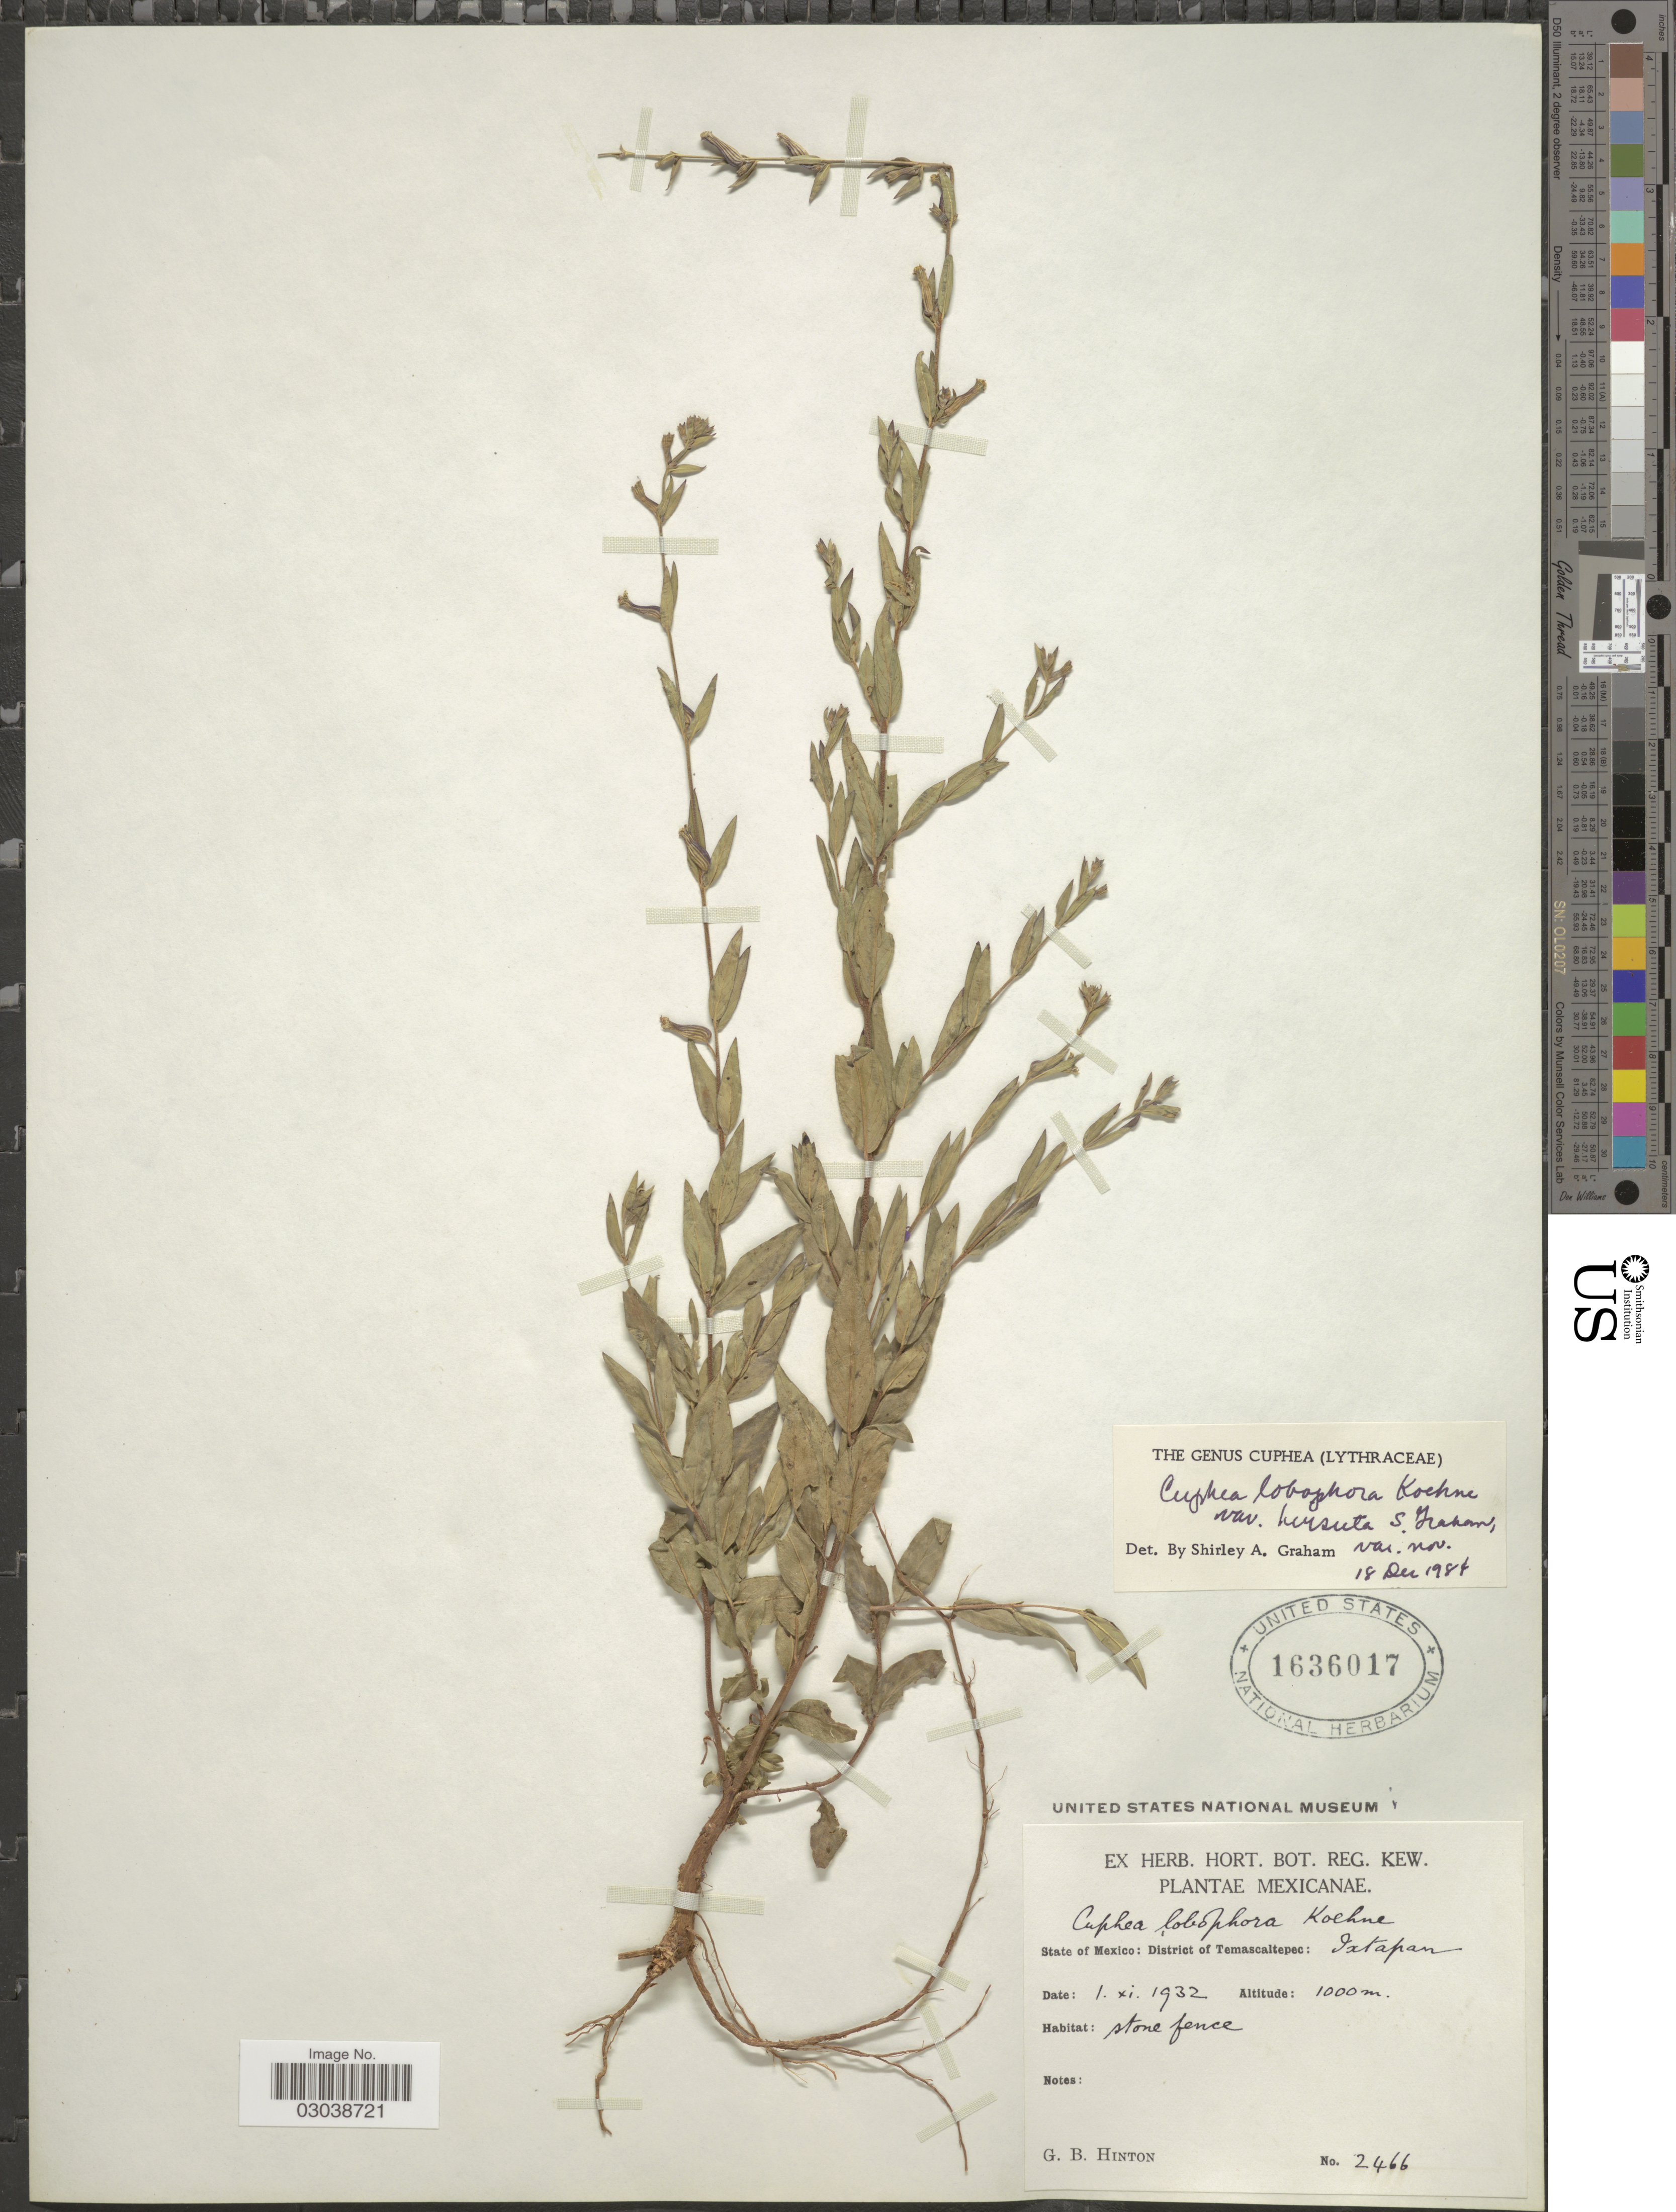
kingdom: Plantae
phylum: Tracheophyta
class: Magnoliopsida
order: Myrtales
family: Lythraceae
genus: Cuphea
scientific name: Cuphea lobophora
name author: Koehne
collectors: G. B. Hinton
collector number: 2466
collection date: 1932-11-01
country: Mexico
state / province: México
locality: District of Temascaltepec: Ixtapan.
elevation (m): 1000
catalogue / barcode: US 1636017